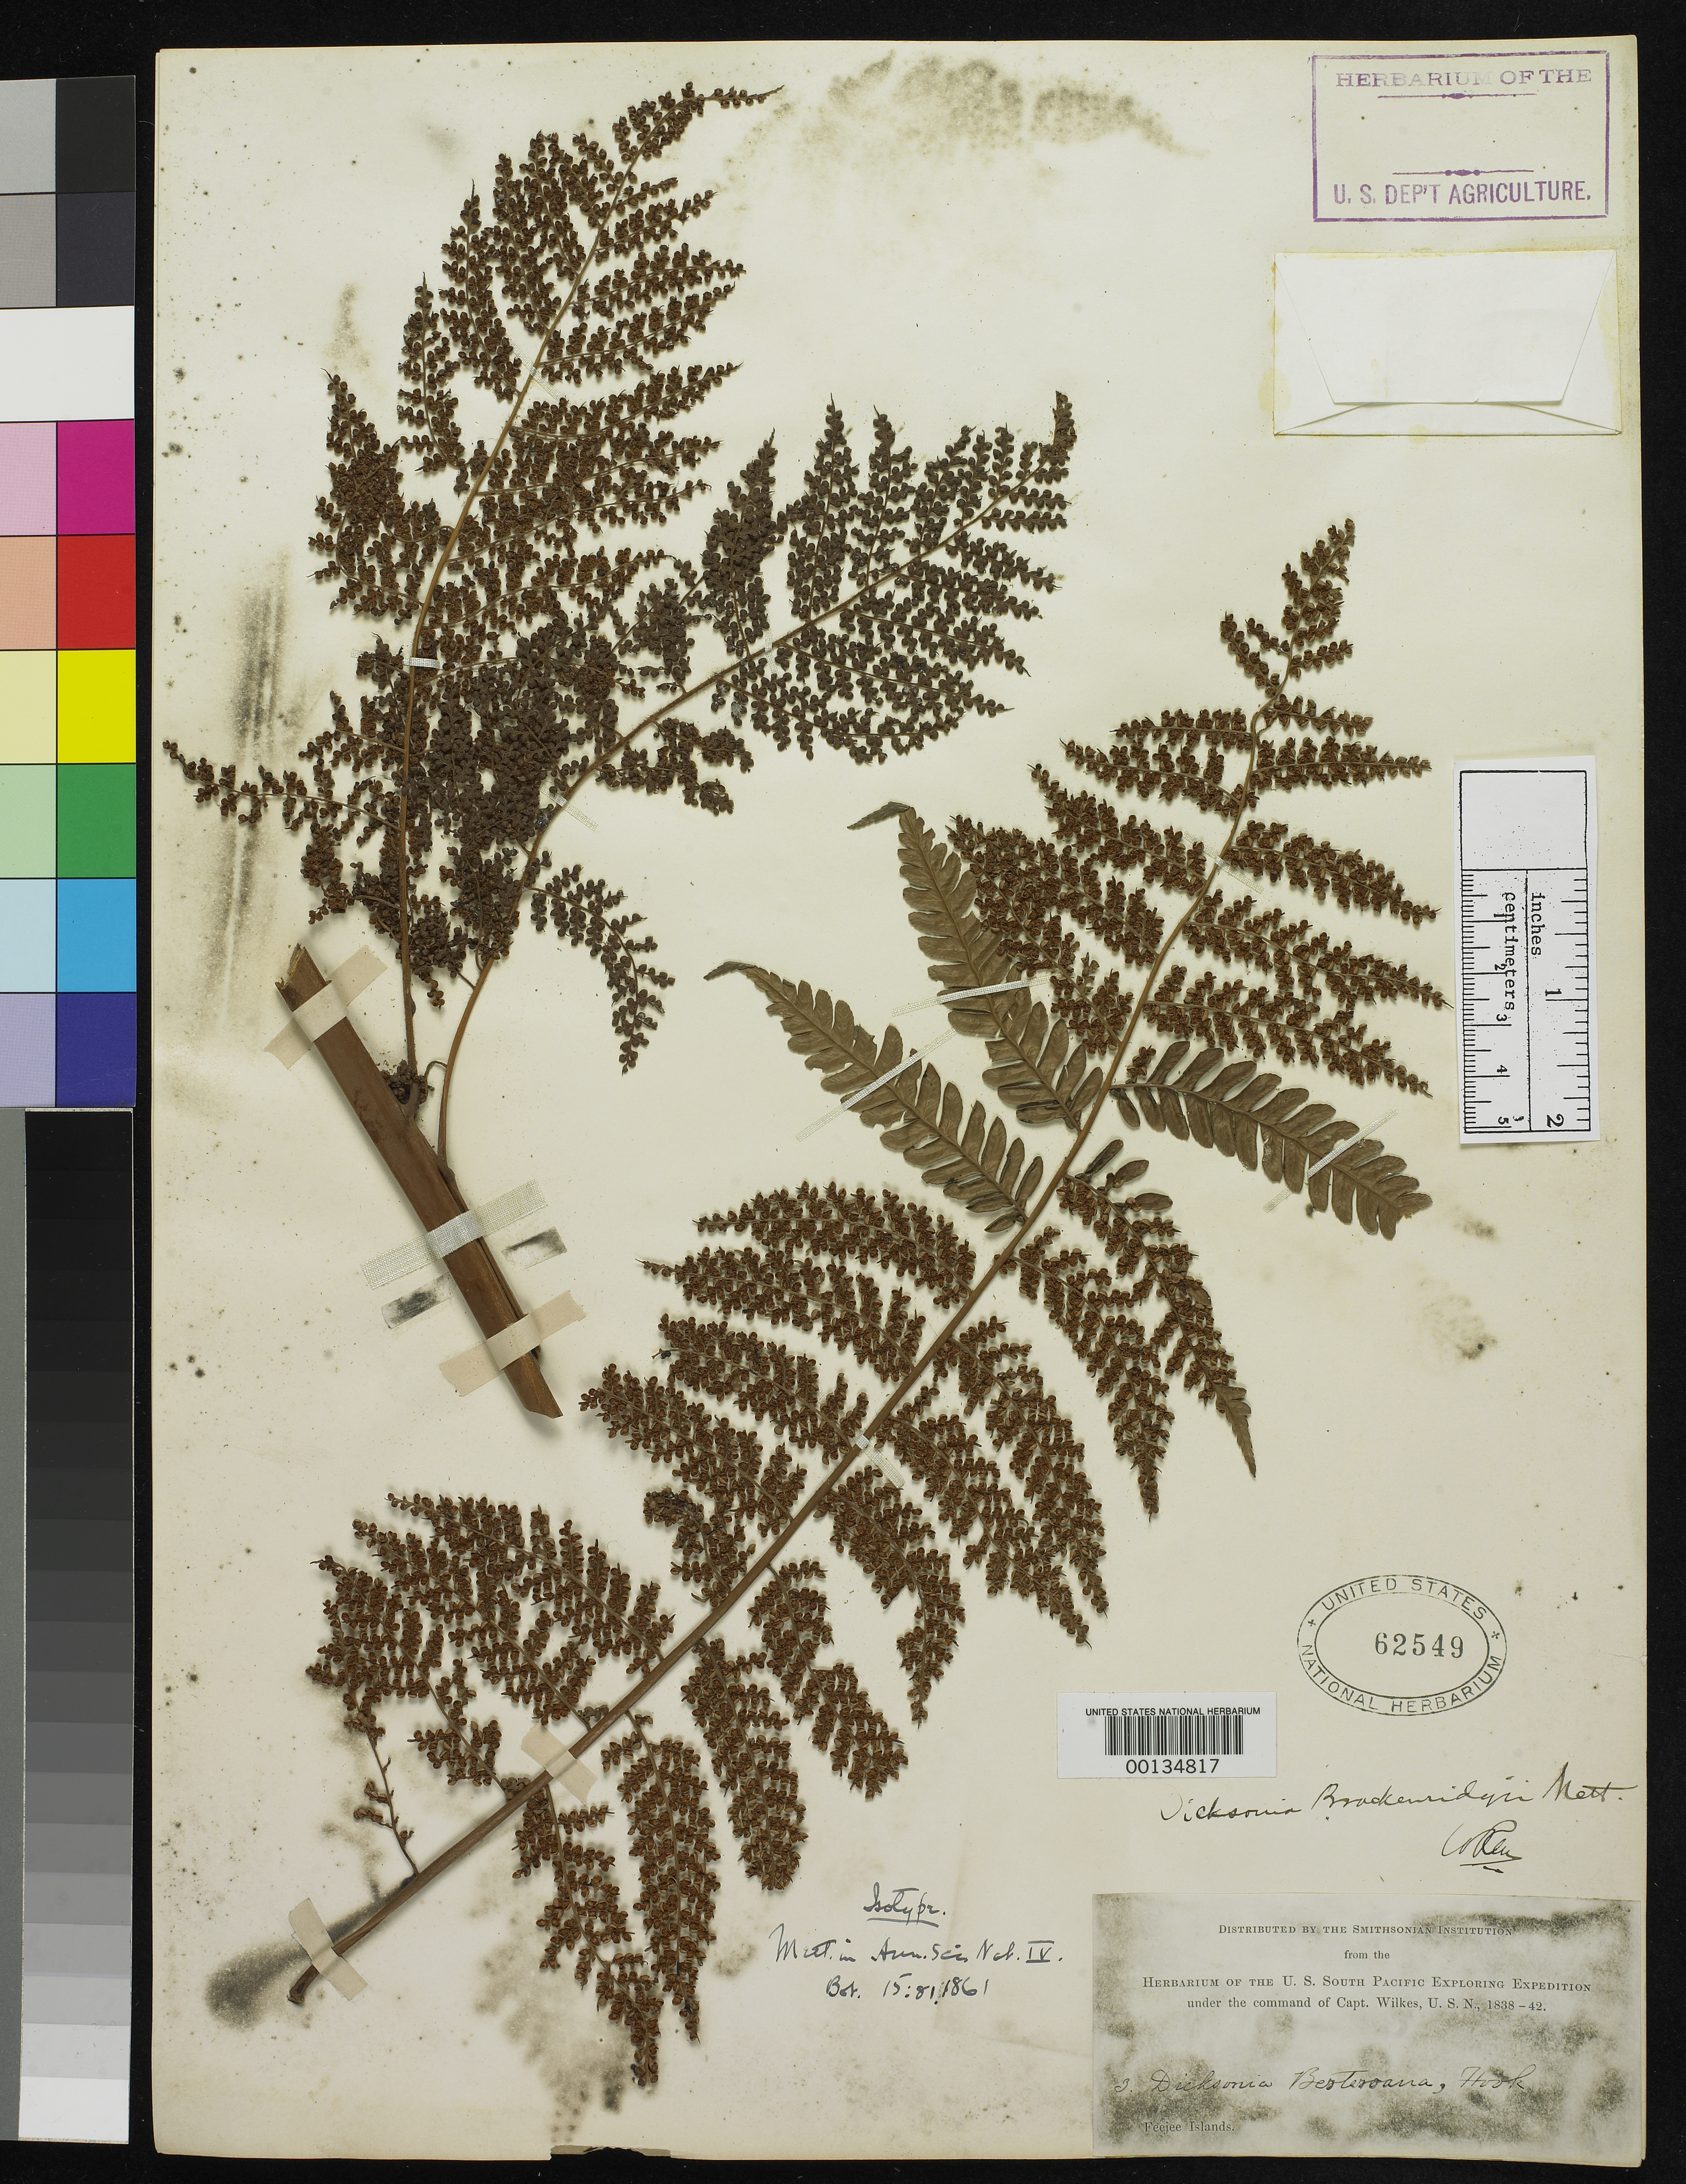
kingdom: Plantae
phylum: Tracheophyta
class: Polypodiopsida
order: Cyatheales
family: Dicksoniaceae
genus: Dicksonia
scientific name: Dicksonia brackenridgei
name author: Mett.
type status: Type Collection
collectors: Wilkes Explor. Exped.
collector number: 3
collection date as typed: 1838 to -- --- 1842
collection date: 1838/1842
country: Fiji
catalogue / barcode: US 62549